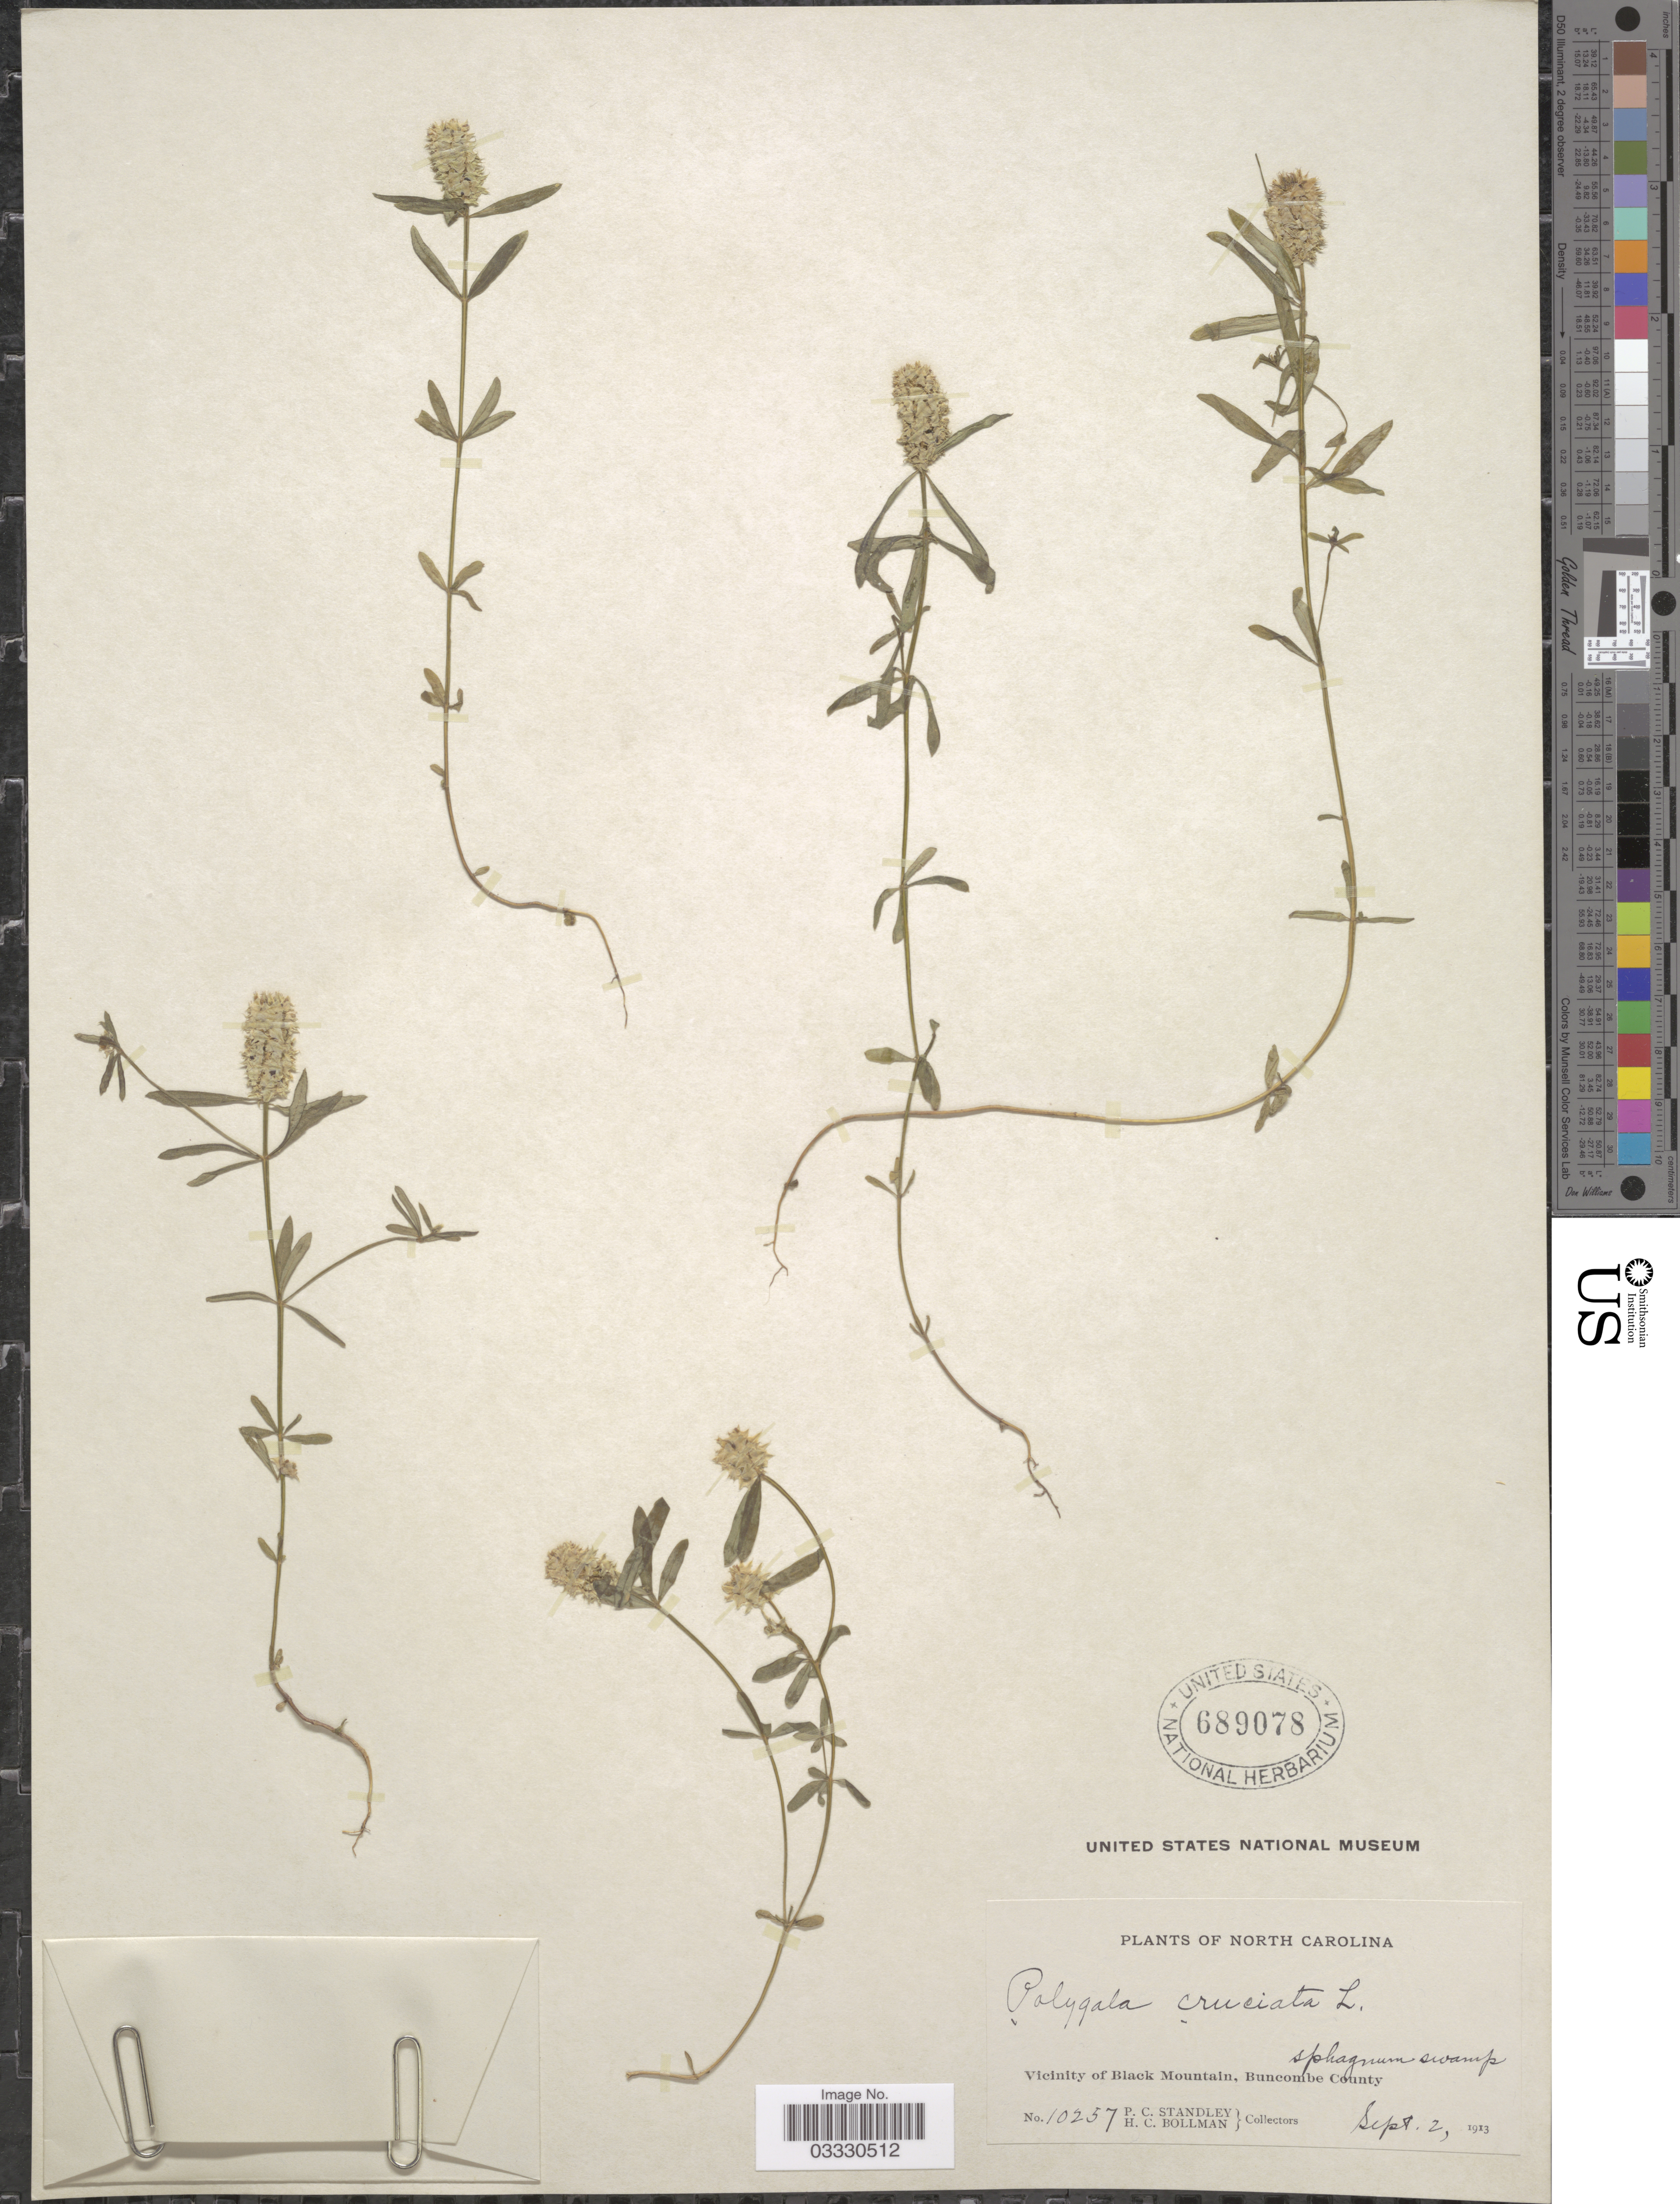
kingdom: Plantae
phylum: Tracheophyta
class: Magnoliopsida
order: Fabales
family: Polygalaceae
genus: Polygala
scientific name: Polygala cruciata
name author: L.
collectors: P. C. Standley & H. C. Bollman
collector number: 10257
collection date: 1913-09-02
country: United States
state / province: North Carolina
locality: Vicinity of Black Mountain, Buncombe County.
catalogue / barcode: US 689078